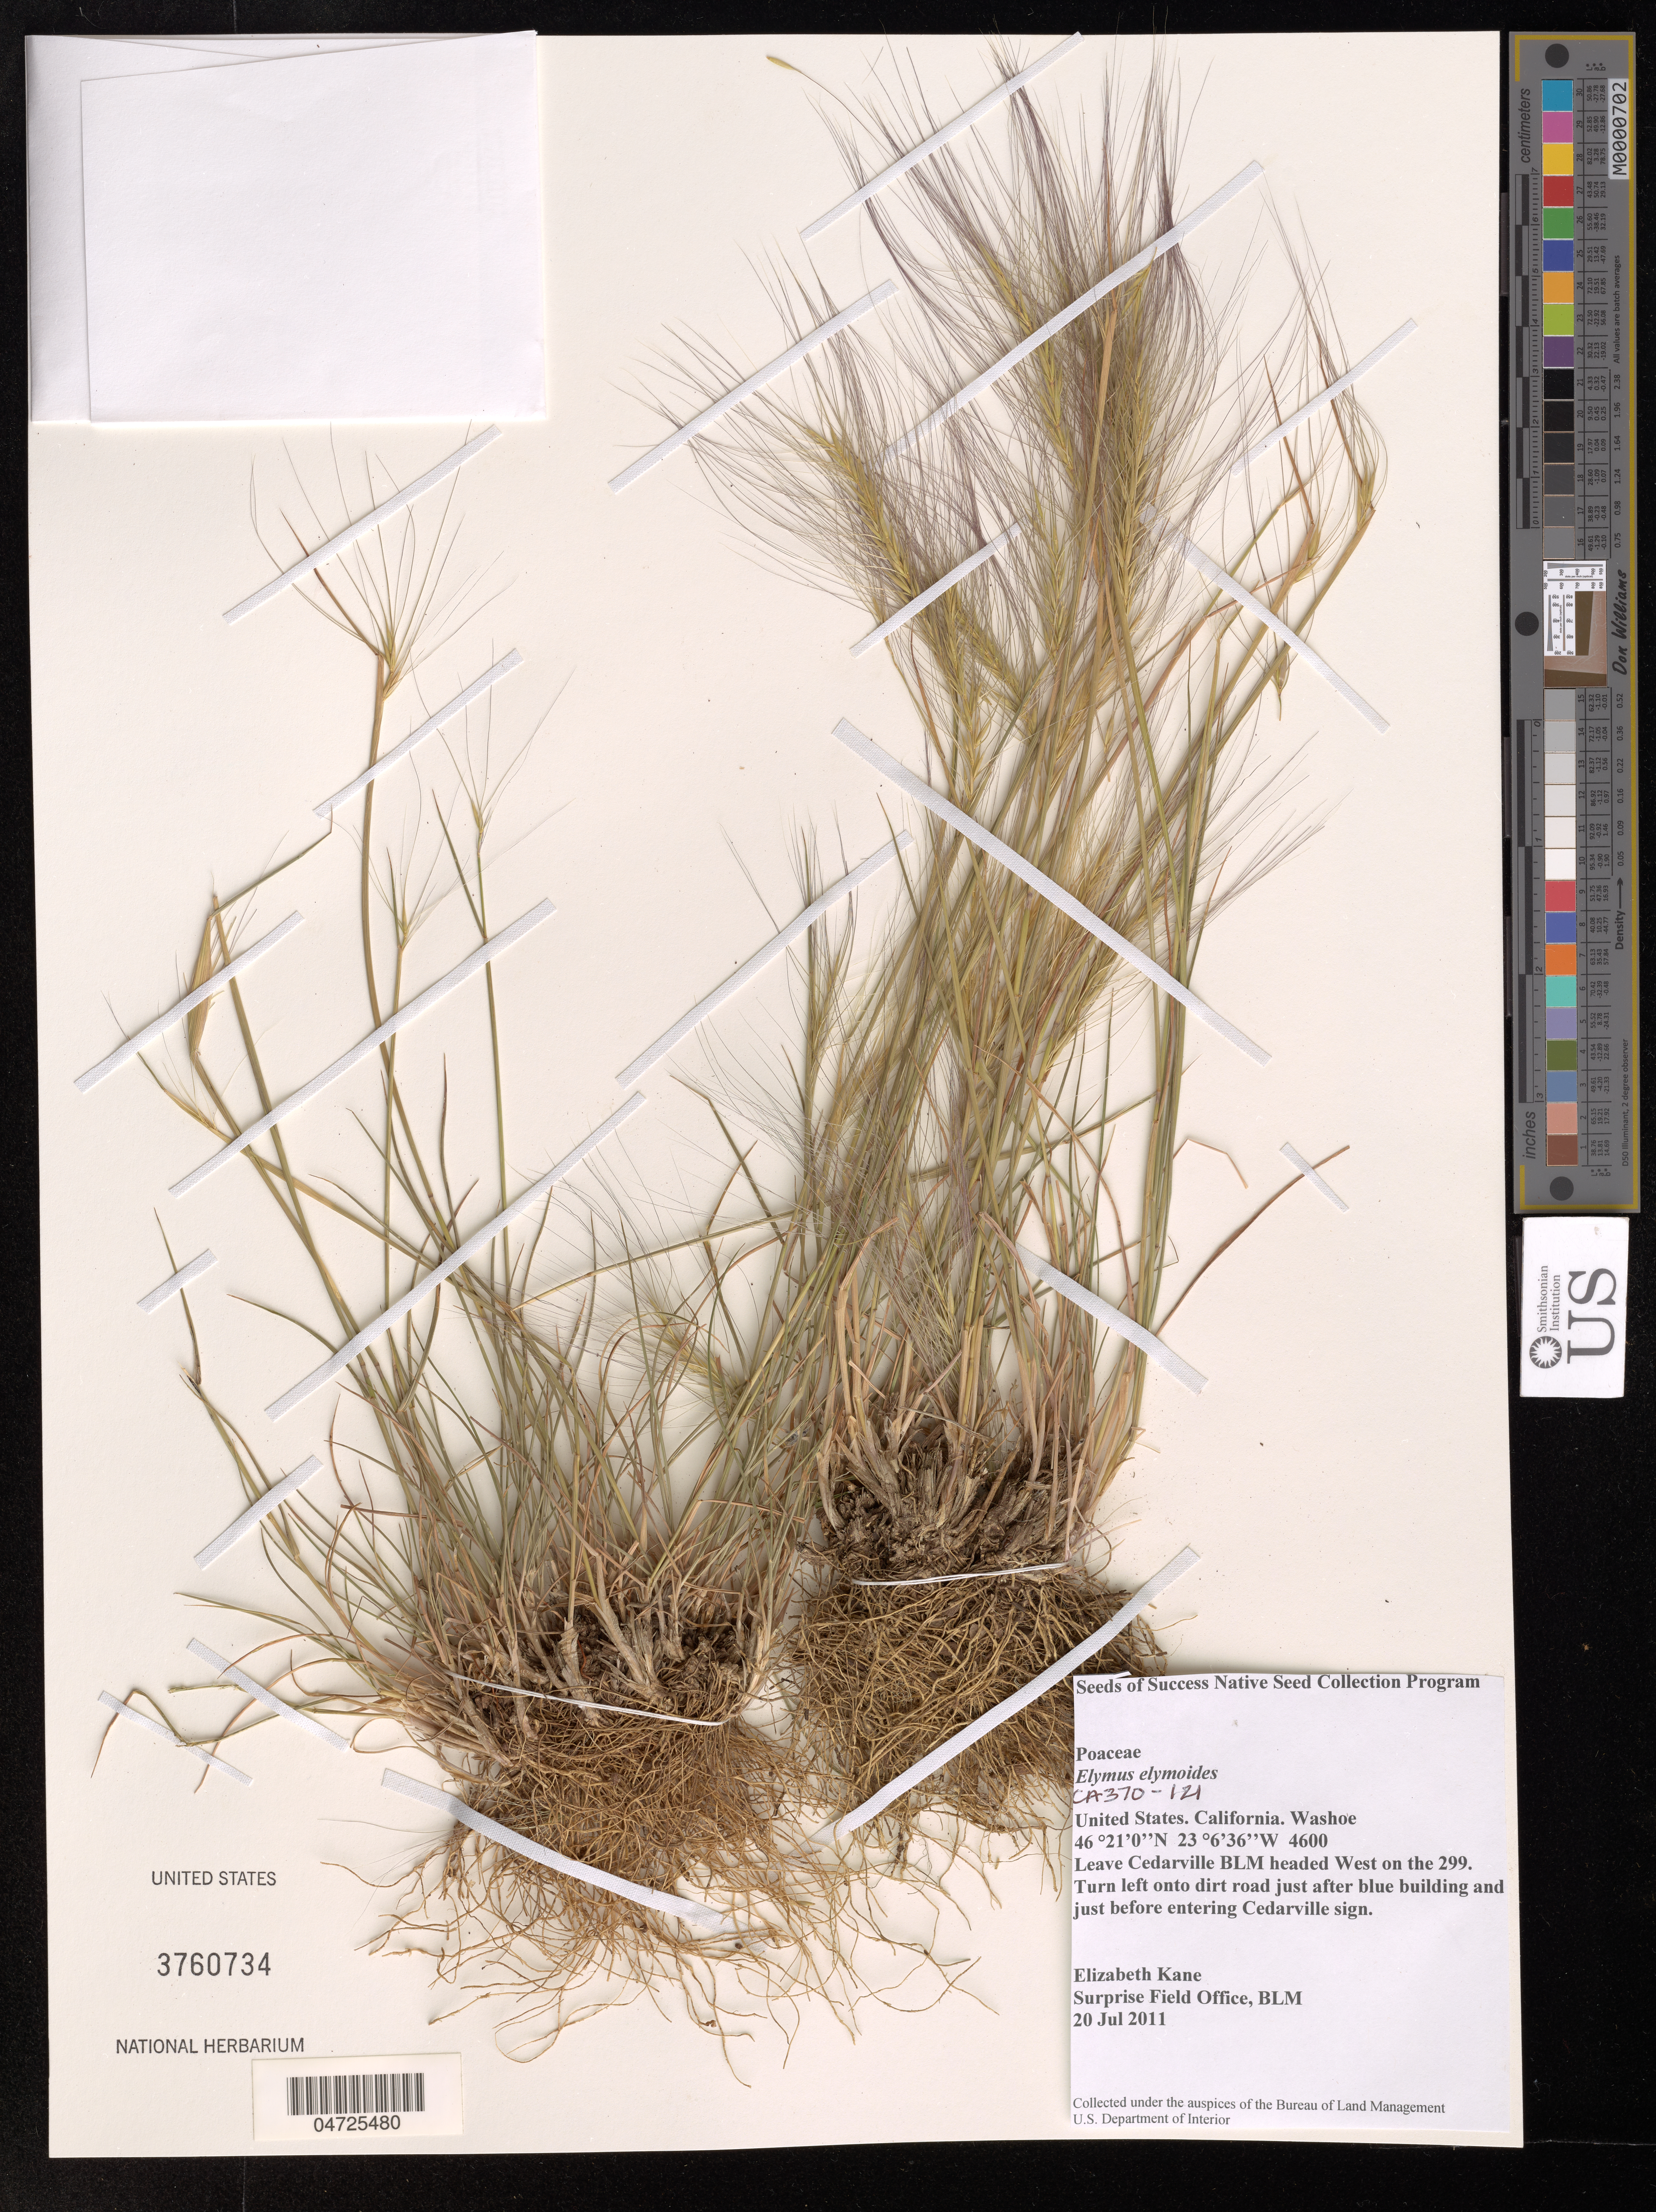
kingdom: Plantae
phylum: Tracheophyta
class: Liliopsida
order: Poales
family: Poaceae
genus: Elymus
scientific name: Elymus elymoides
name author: (Raf.) Swezey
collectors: E. Kane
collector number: CA370 - 121*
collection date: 2011-07-20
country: United States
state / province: California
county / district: Washoe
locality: Washoe. Leave Cedarville BLM headed West on the 299. Turn left onto dirt road just after blue building and just before entering Cedarvile sign.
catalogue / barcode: US 3760734